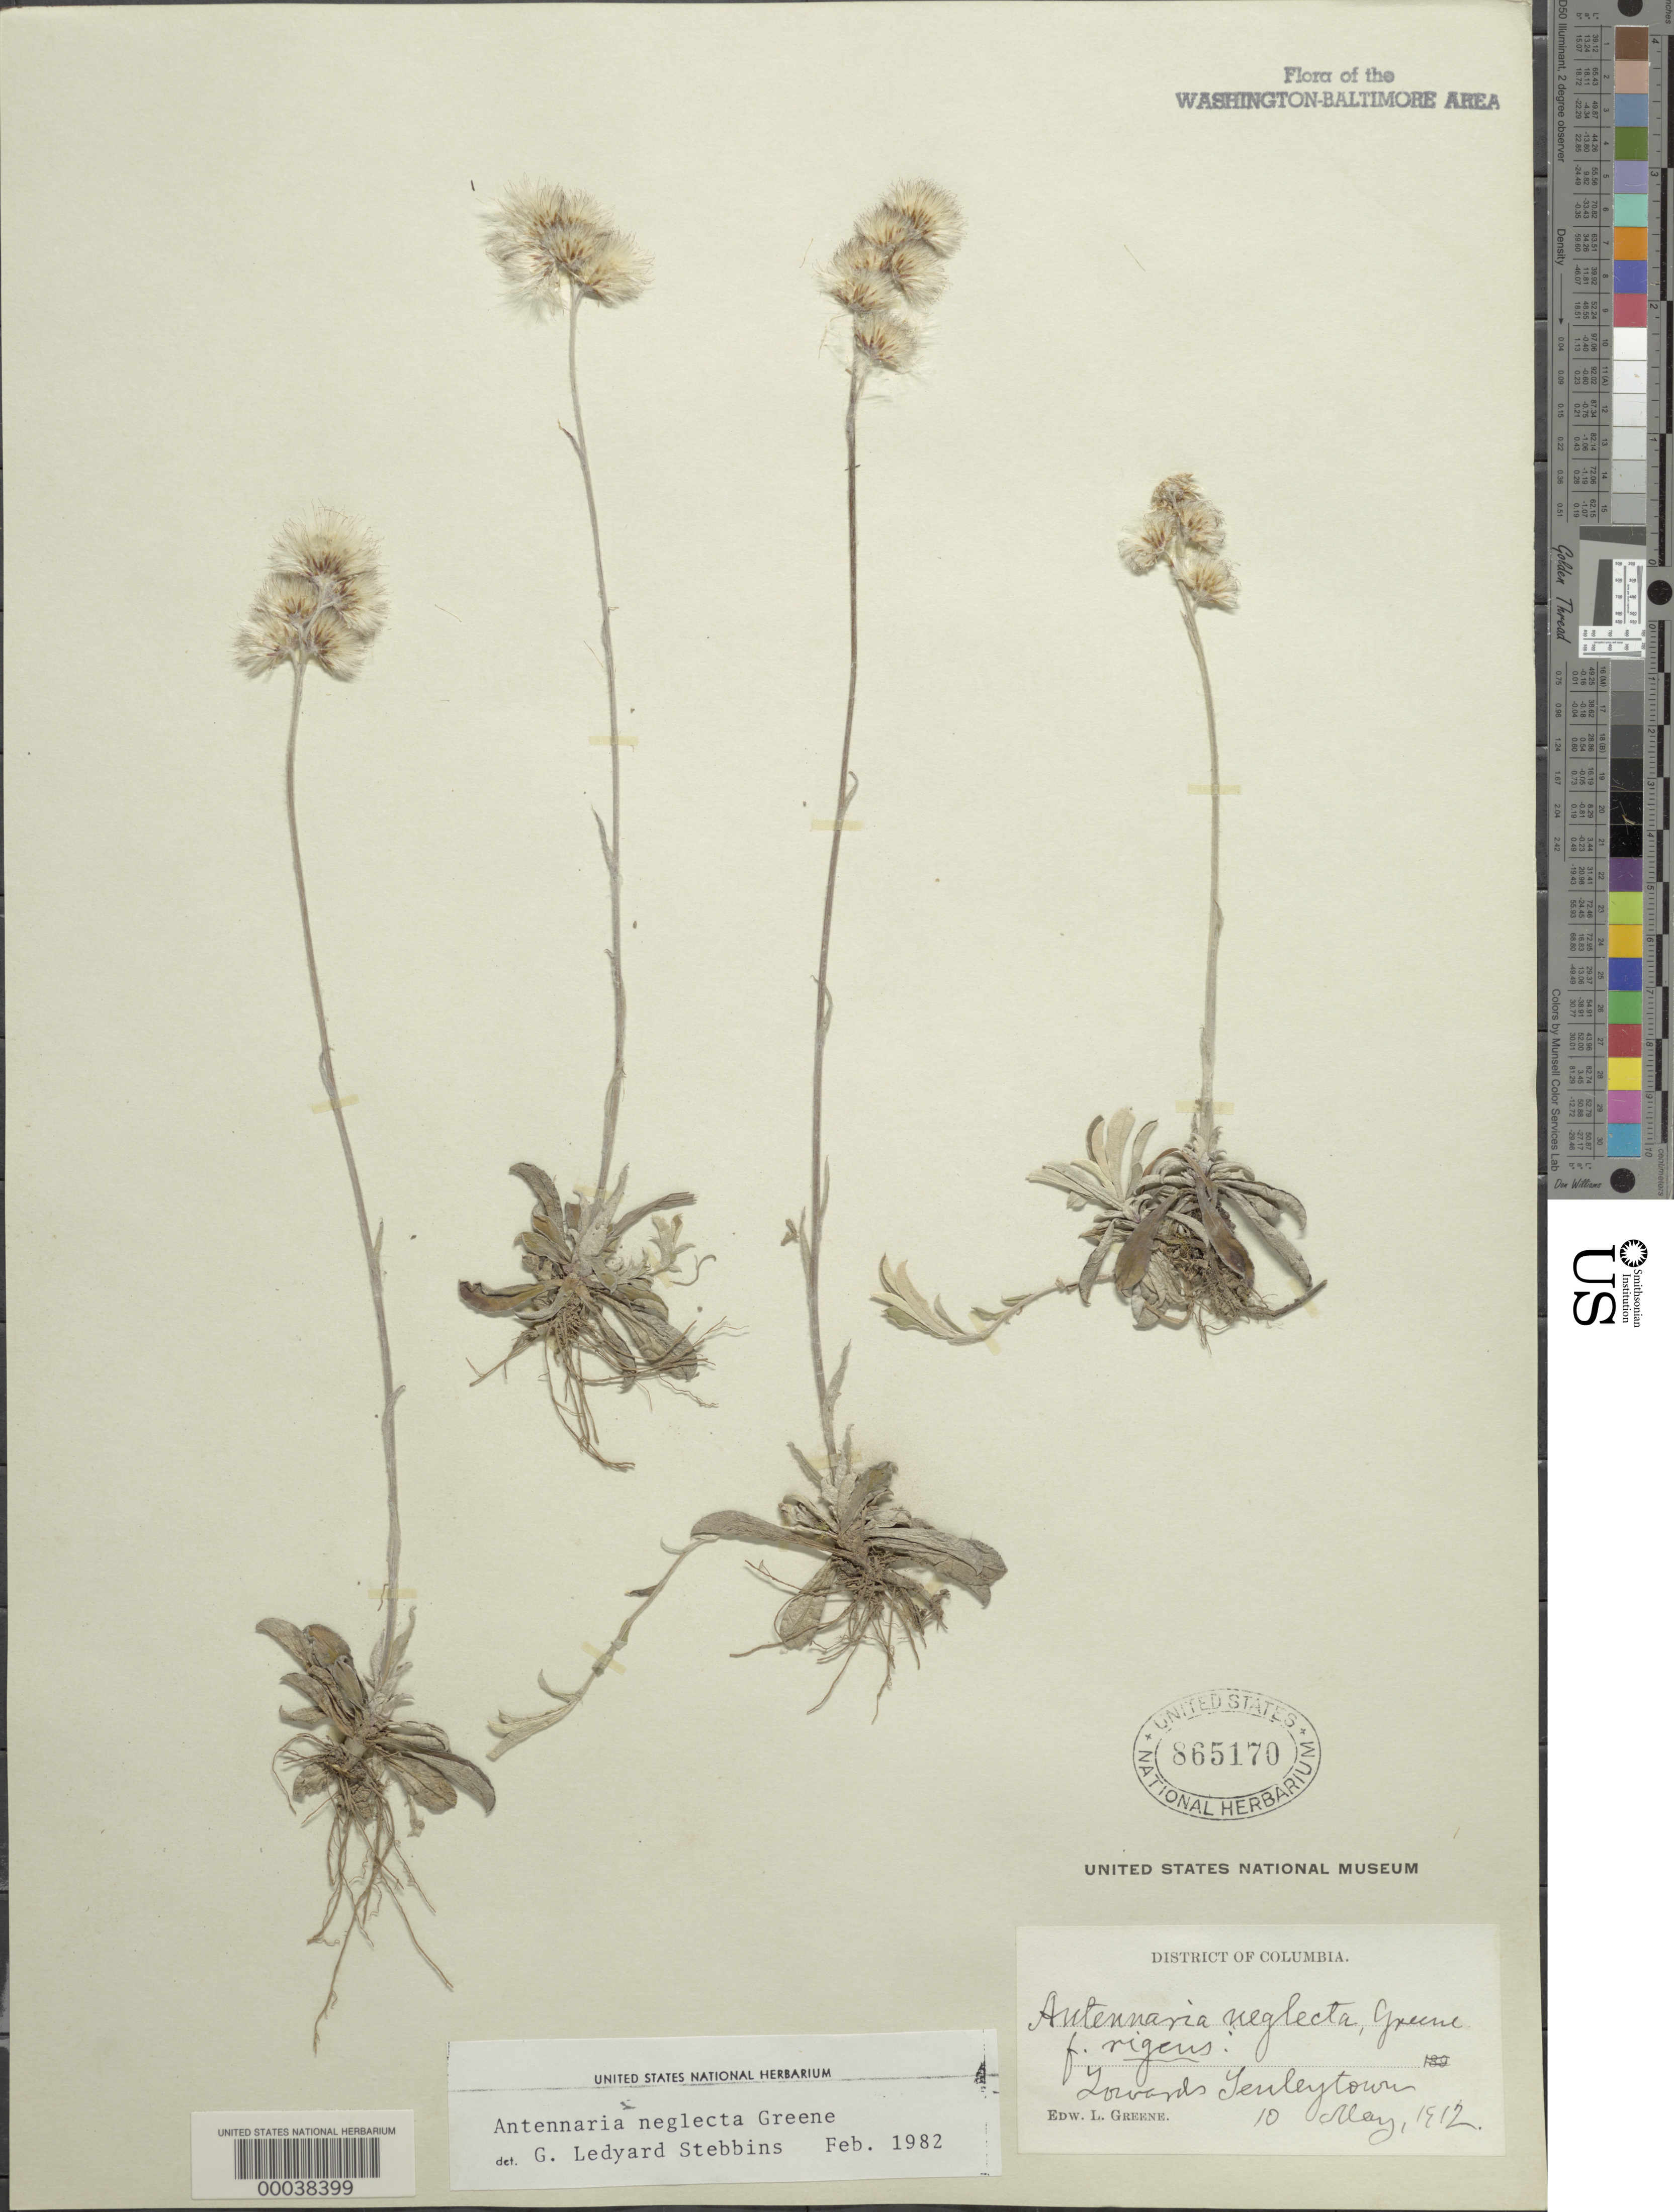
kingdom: Plantae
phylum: Tracheophyta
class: Magnoliopsida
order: Asterales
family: Asteraceae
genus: Antennaria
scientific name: Antennaria neglecta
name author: Greene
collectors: E. L. Greene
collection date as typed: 10 May 1912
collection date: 1912-05-10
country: United States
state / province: District of Columbia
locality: towards Tenleytown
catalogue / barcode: US 865170